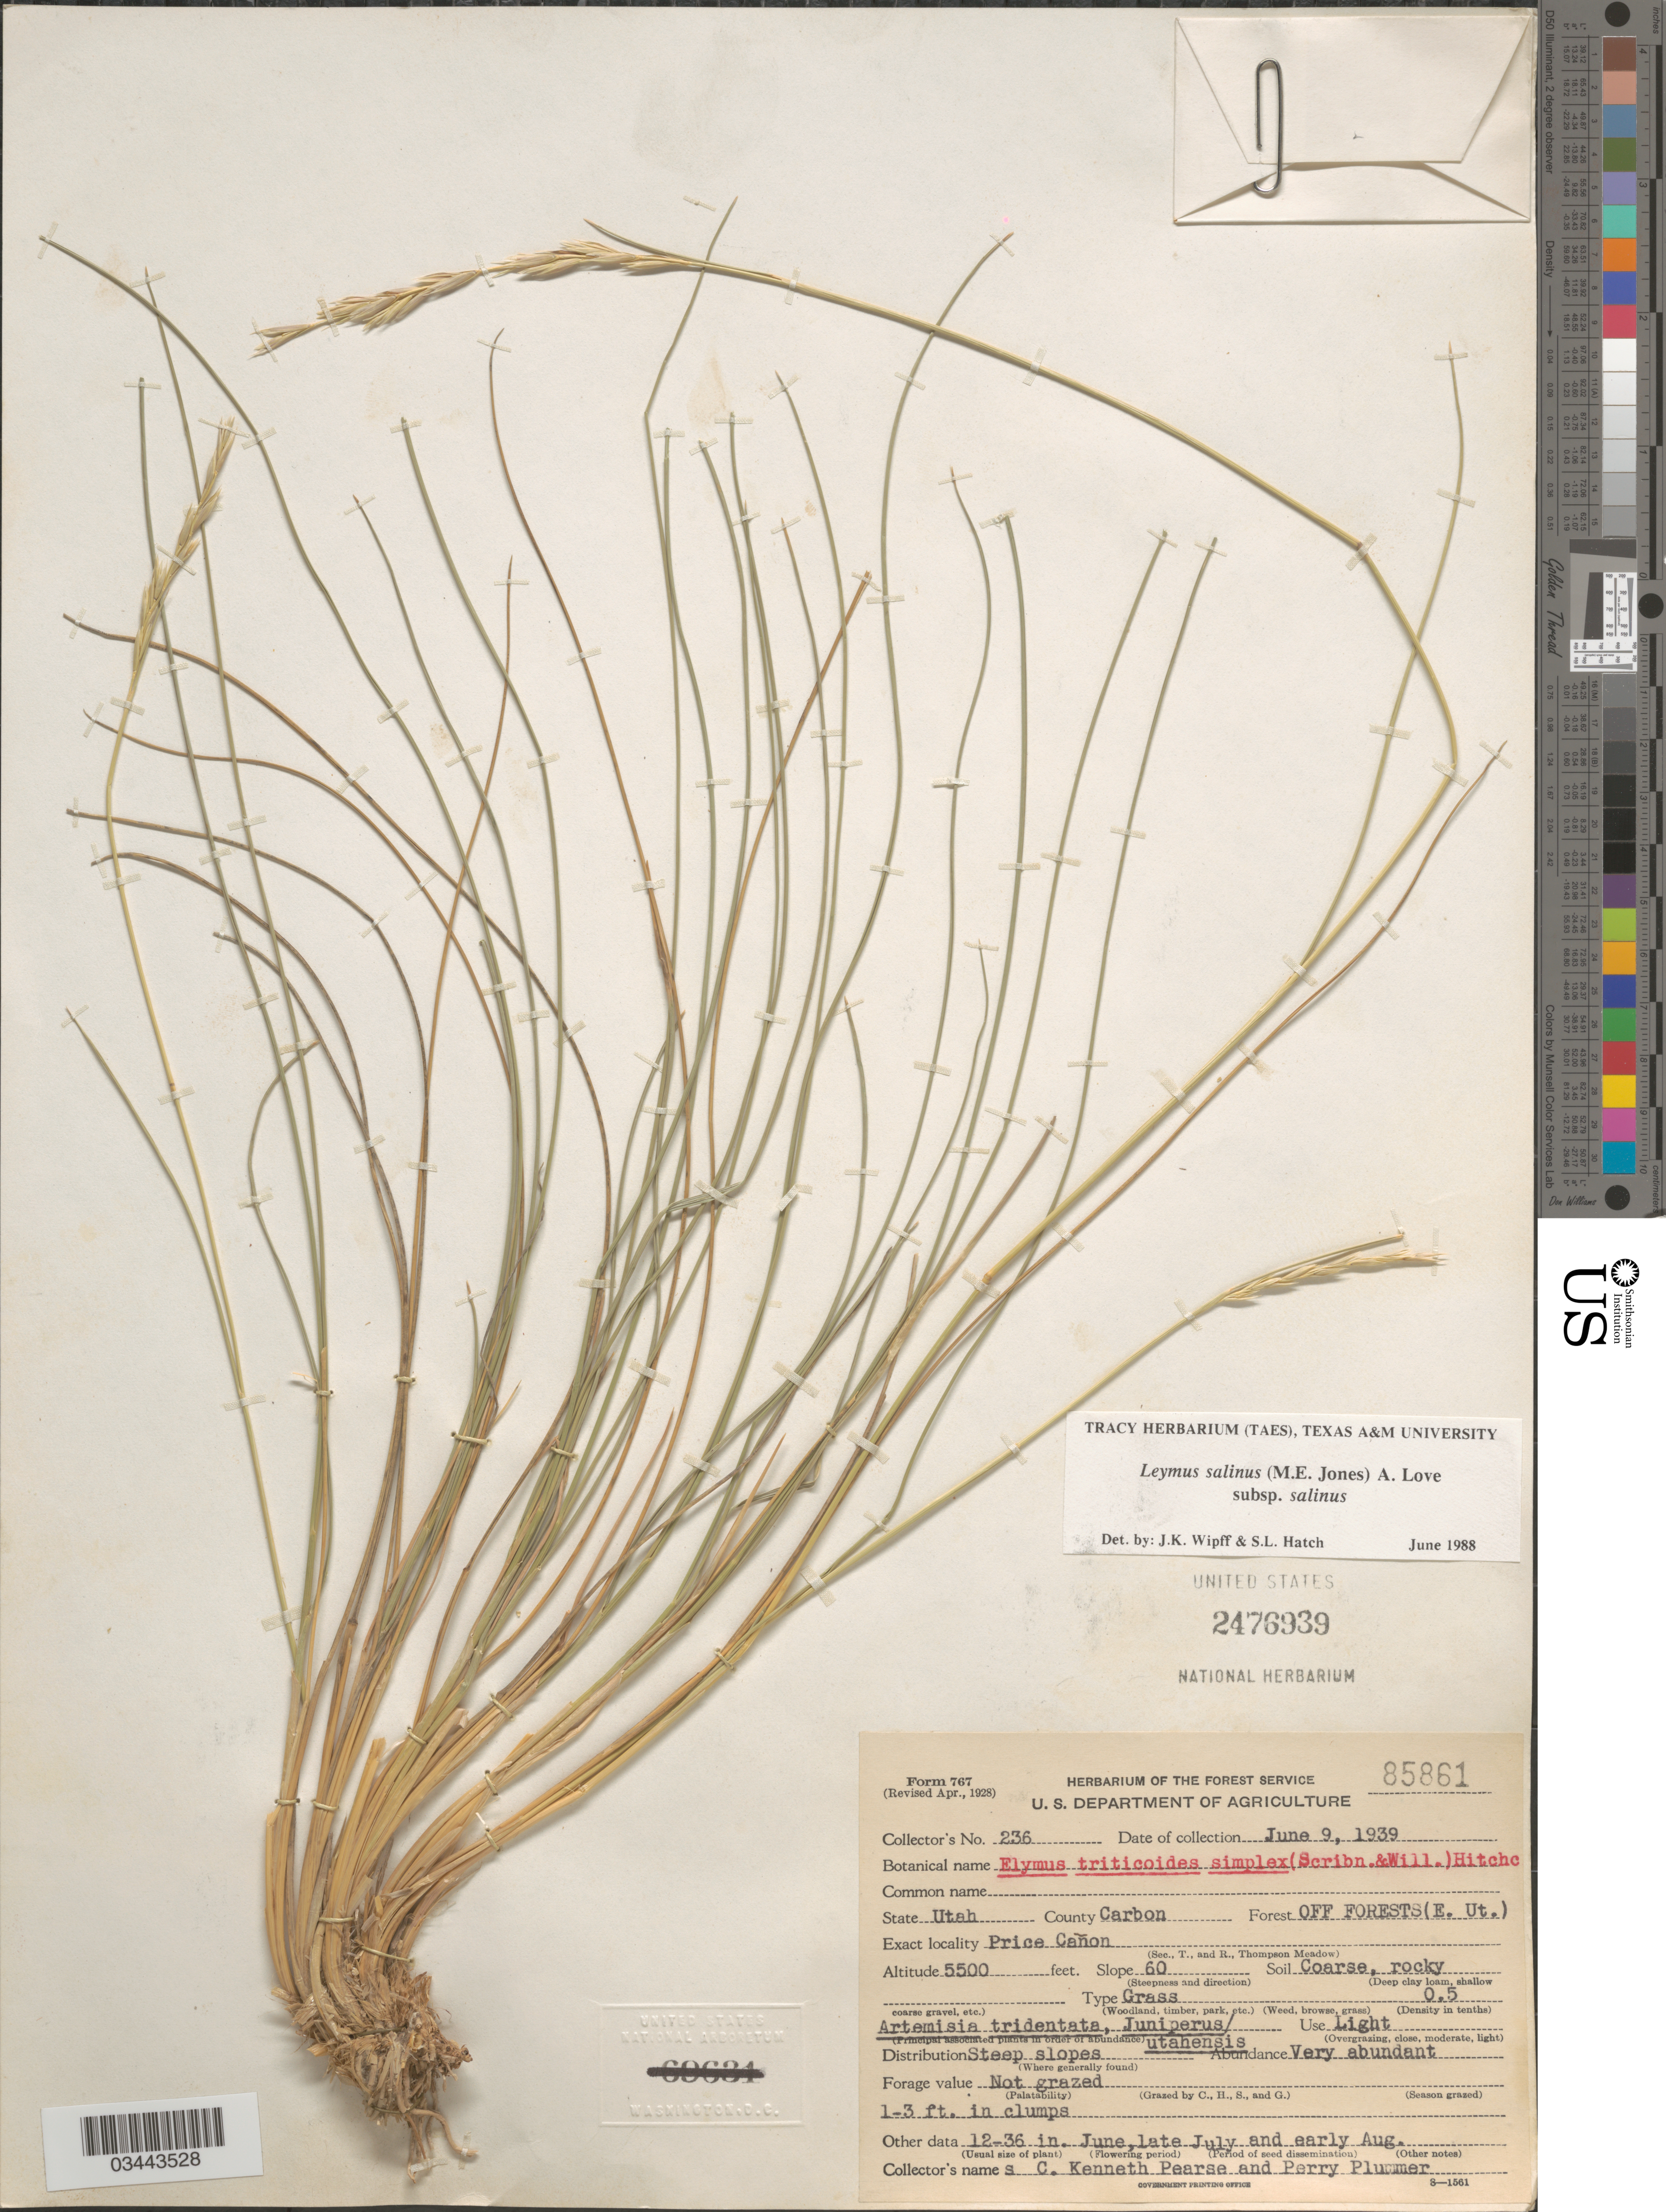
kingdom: Plantae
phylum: Tracheophyta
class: Liliopsida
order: Poales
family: Poaceae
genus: Leymus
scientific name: Leymus salina subsp. salina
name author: (M.E. Jones) Á. Löve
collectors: C. Pearse & P. Plummer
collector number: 236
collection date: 1939-06-09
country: United States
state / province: Utah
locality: County Carbon. Forest Off Forests(E. Ut.). Price Cañon.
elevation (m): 1676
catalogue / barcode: US 2476939